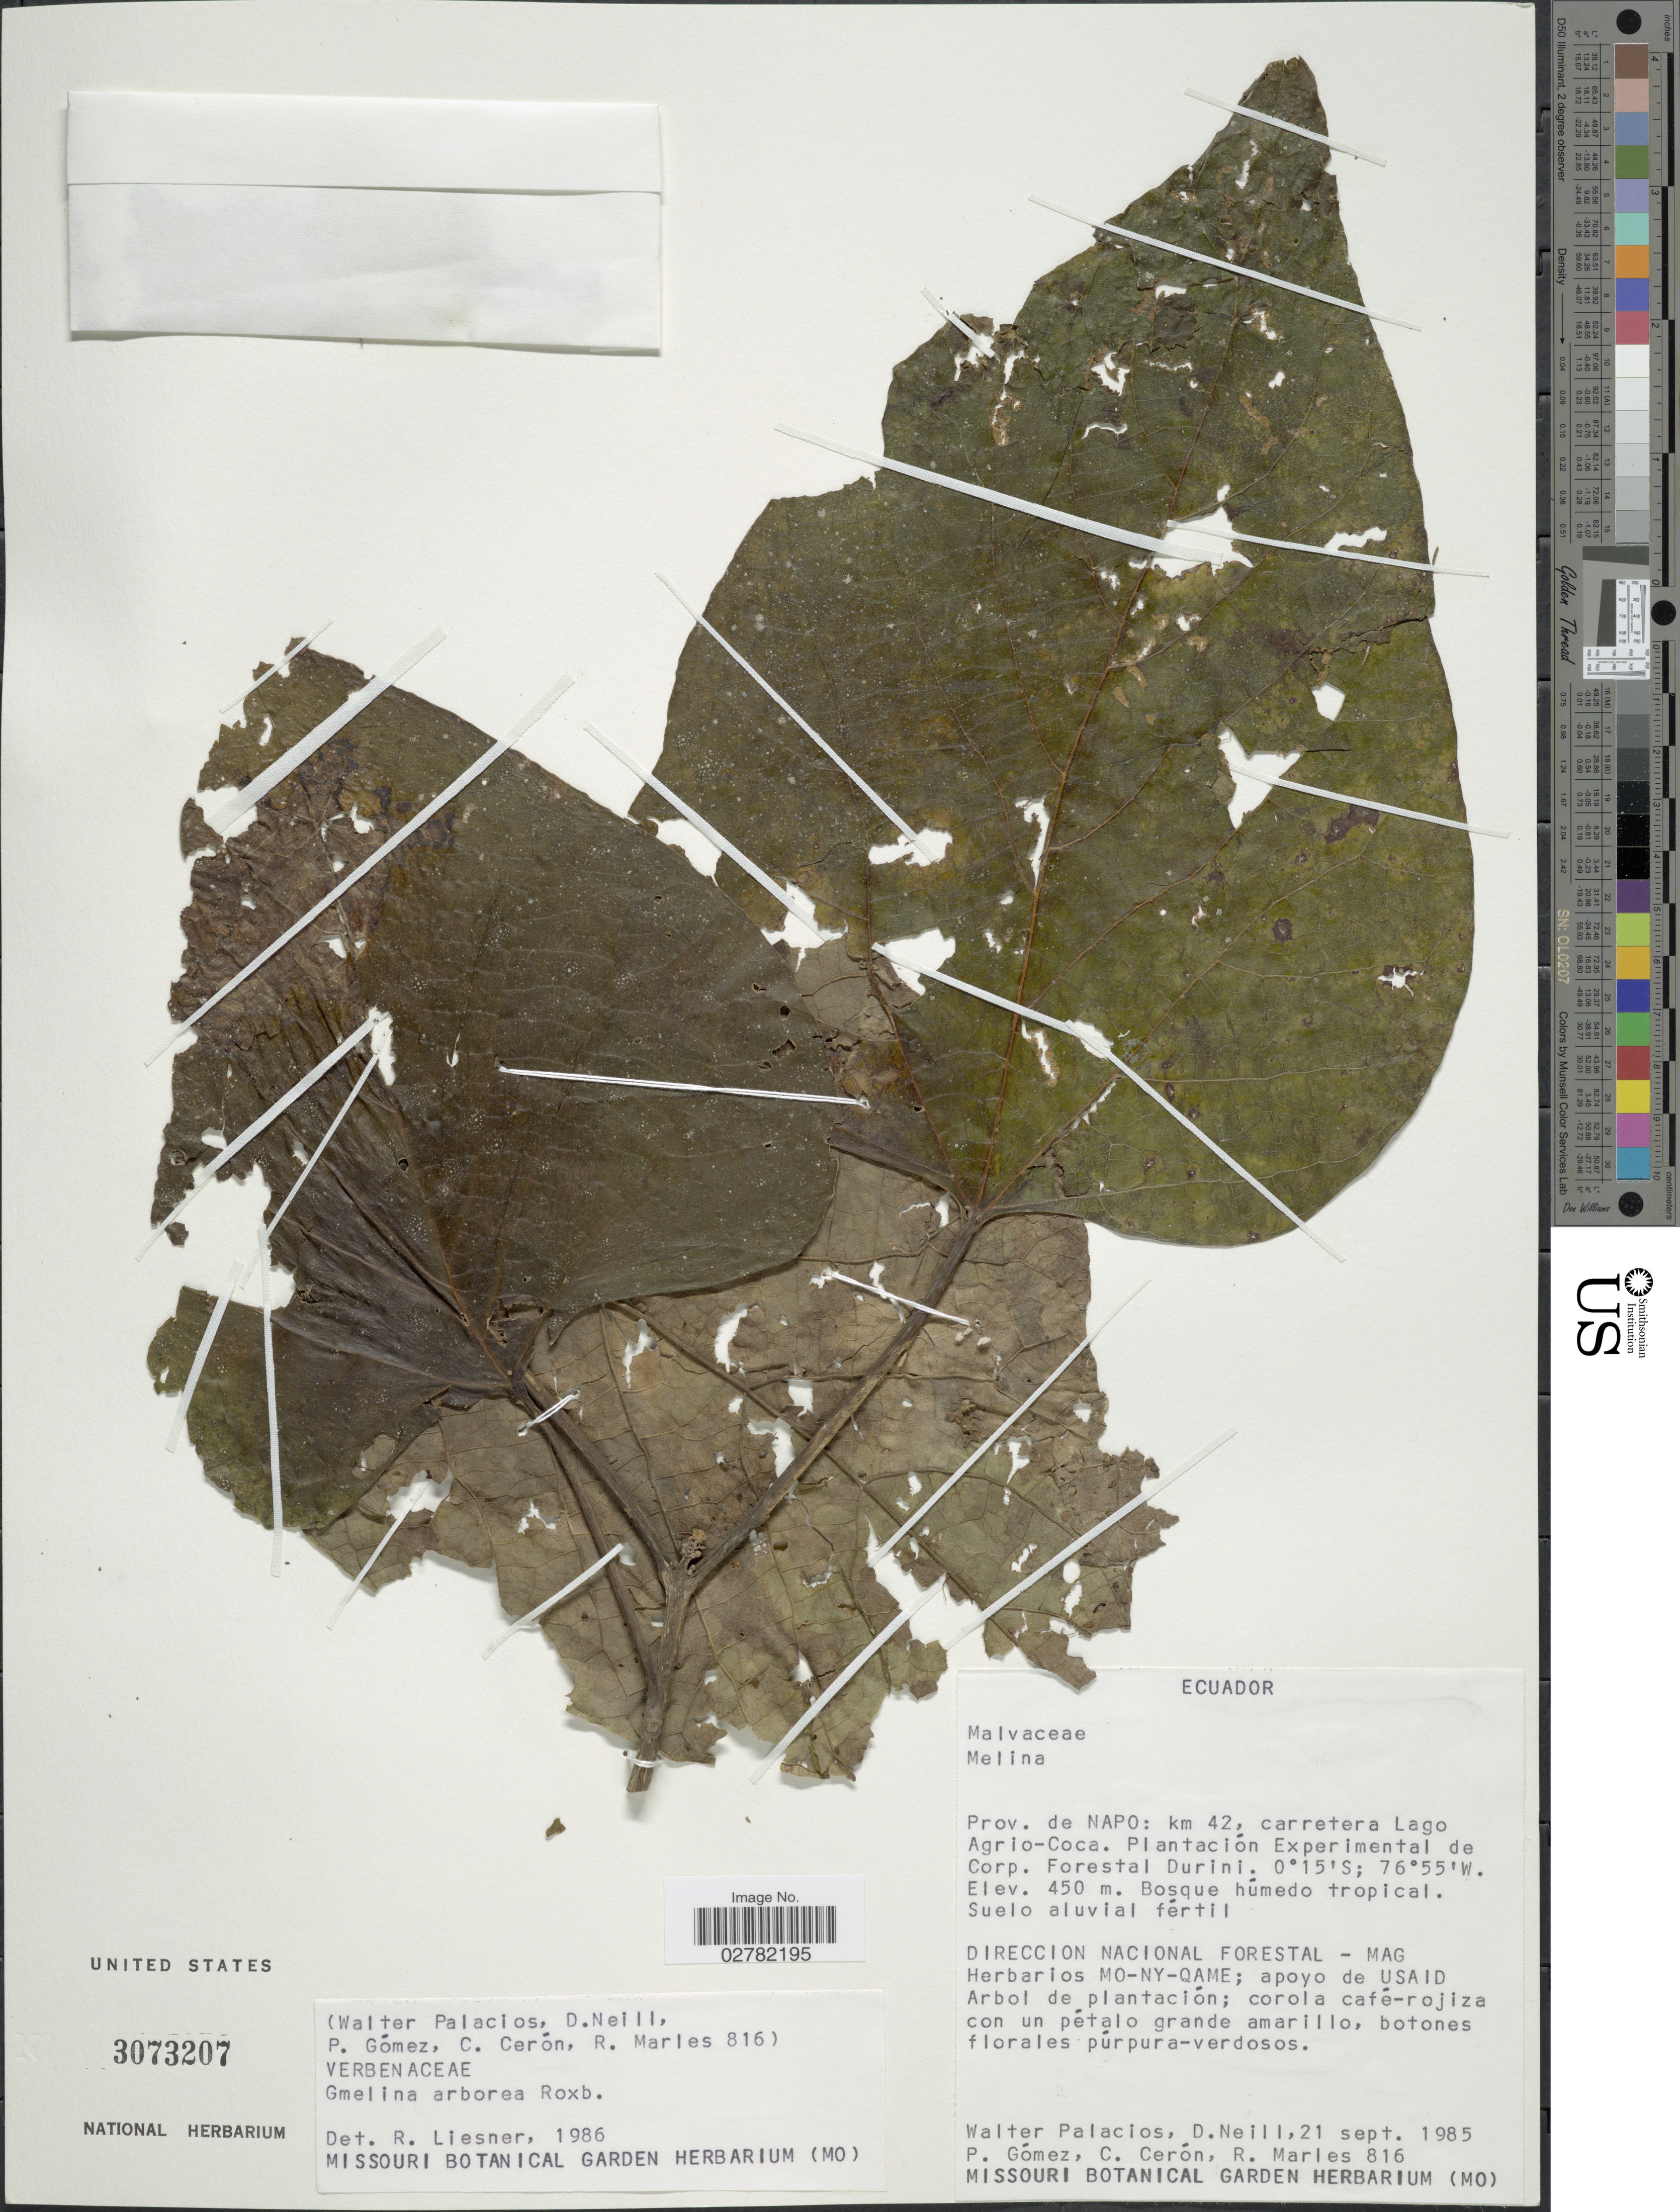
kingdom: Plantae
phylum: Tracheophyta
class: Magnoliopsida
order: Lamiales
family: Lamiaceae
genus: Gmelina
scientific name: Gmelina arborea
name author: Roxb. ex Sm.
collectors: W. Palacios, D. Neill, P. Gómez, C. E. Cerón M. & R. Marles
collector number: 816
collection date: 1985-09-21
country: Ecuador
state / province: Napo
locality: Prov. de Napo: km 42, carretera Lago Agrio-Coca. Plantacíon Experimental de Corp. Forestal Durini.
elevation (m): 450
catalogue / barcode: US 3073207